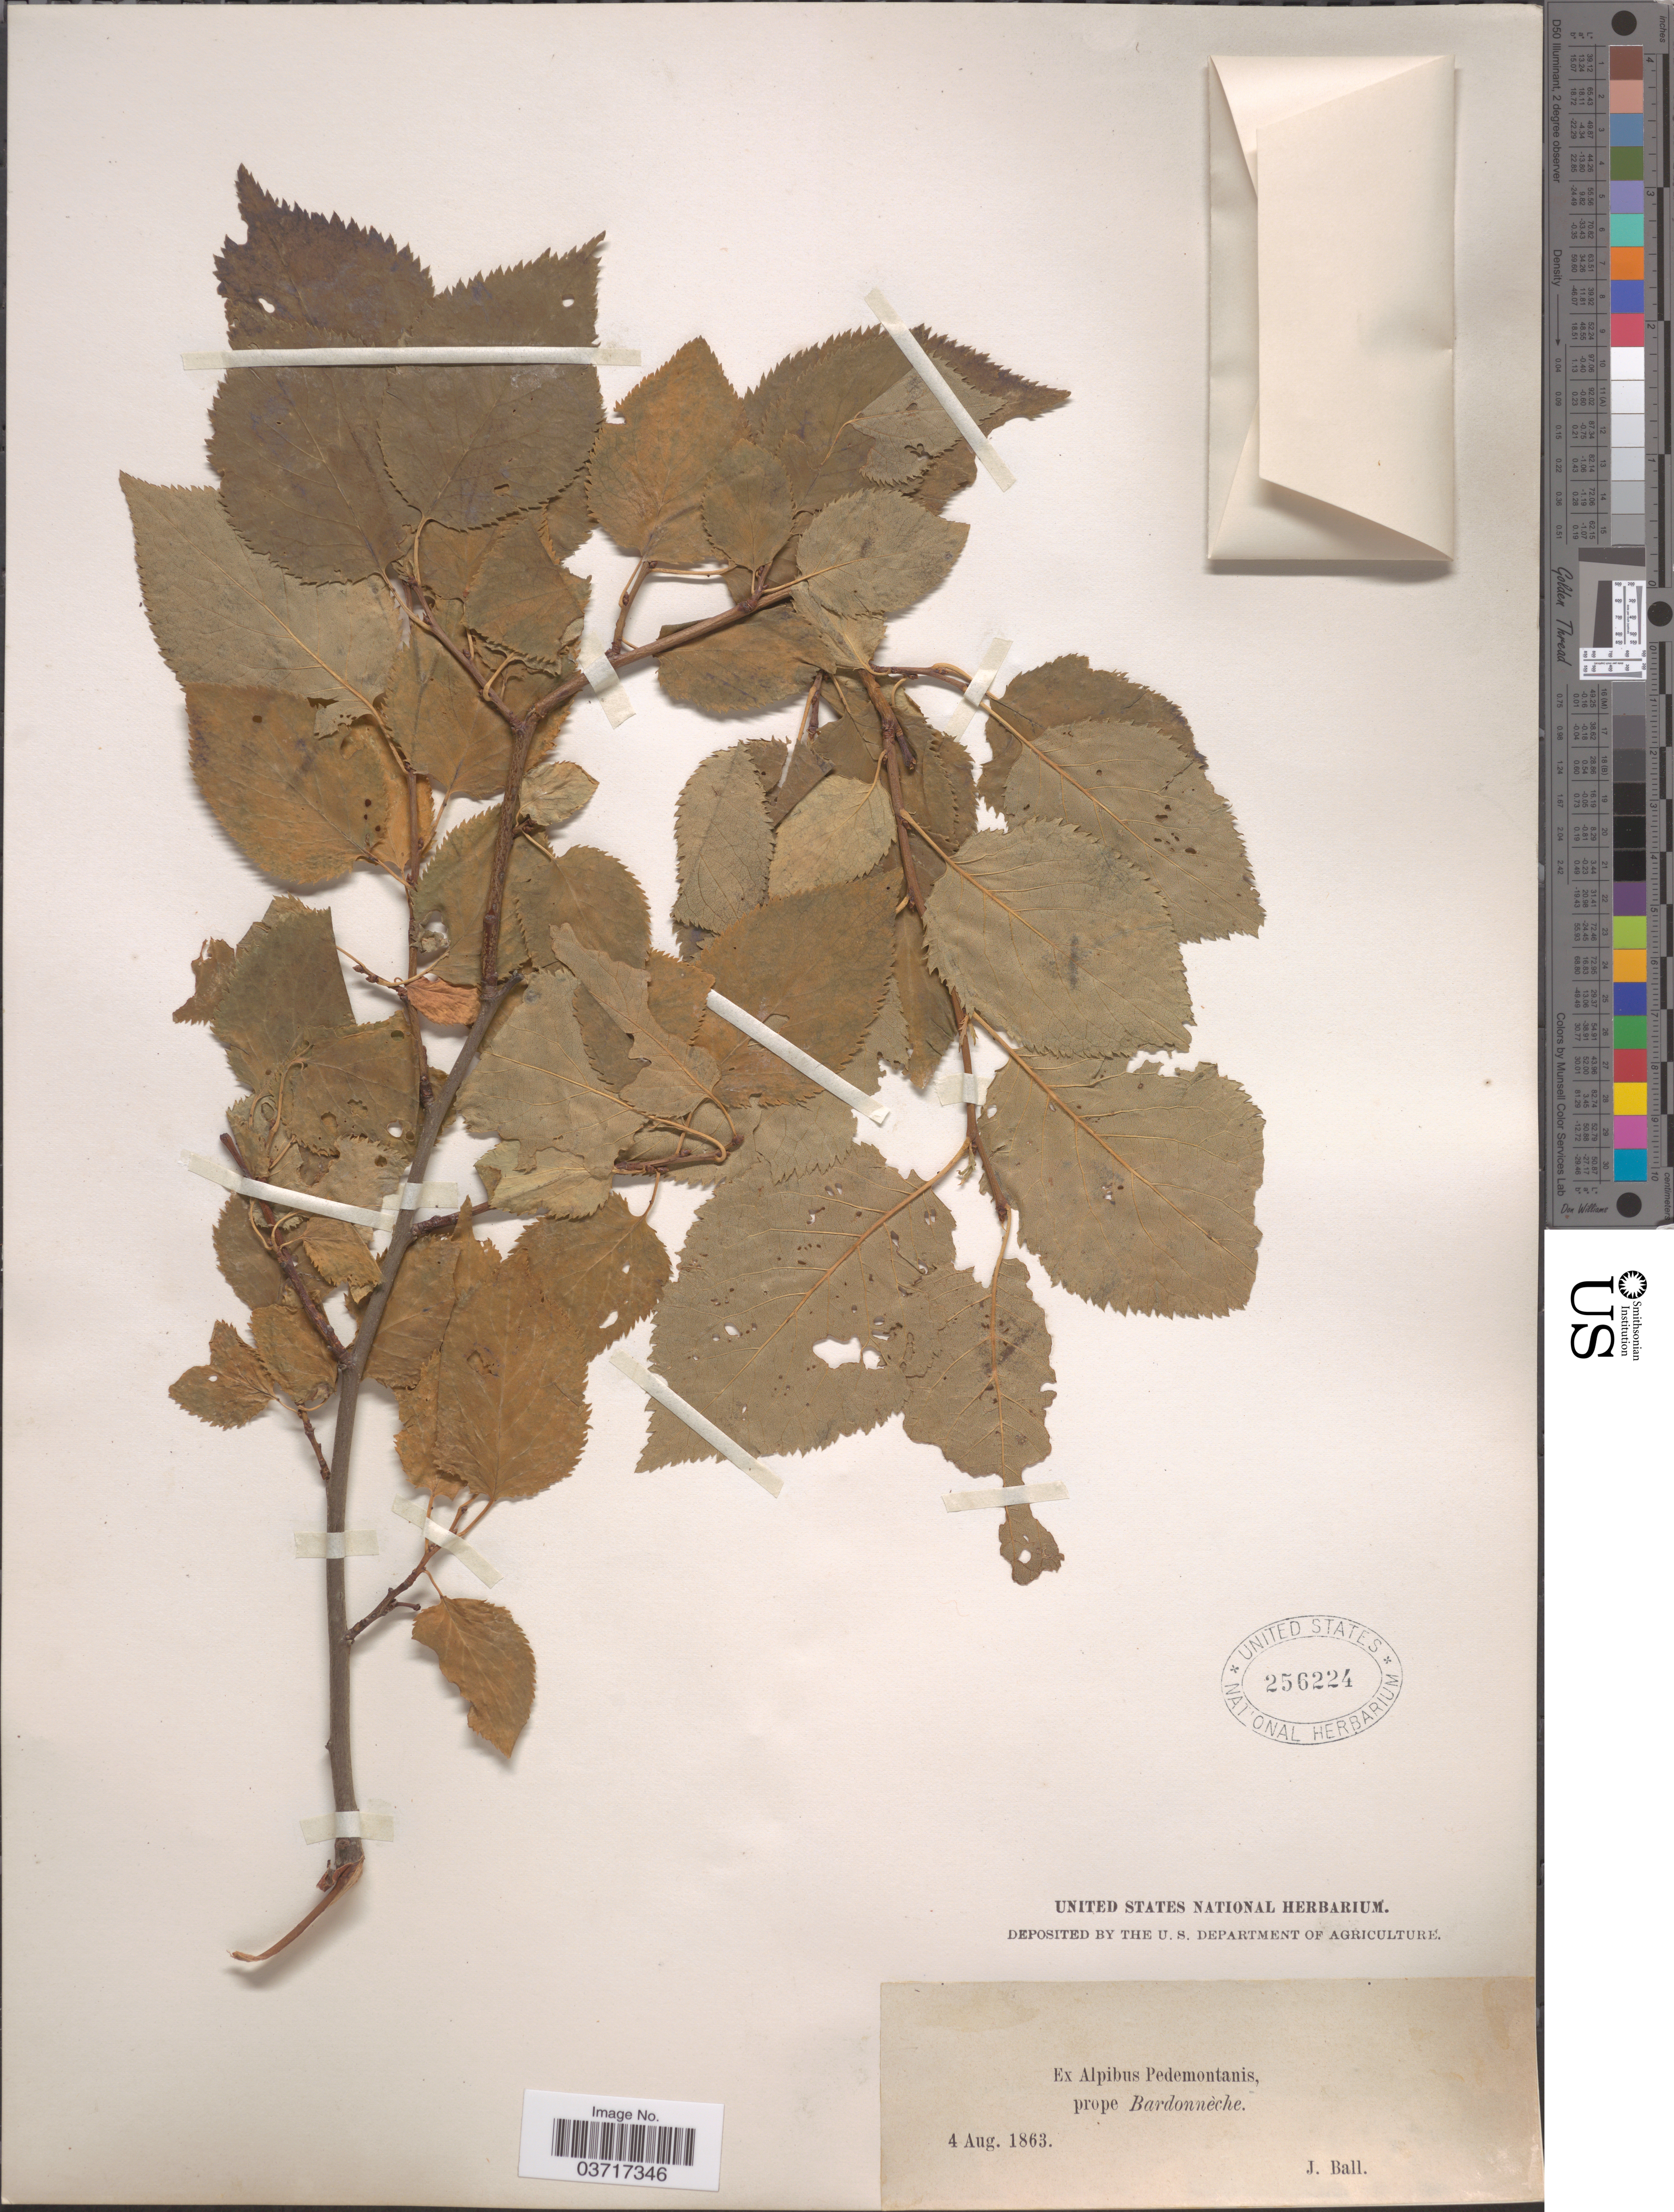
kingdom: Plantae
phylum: Tracheophyta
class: Magnoliopsida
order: Rosales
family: Rosaceae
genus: Prunus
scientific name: Prunus brigantiaca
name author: Vill.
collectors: J. Ball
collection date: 1863-08-04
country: Italy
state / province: Piedmont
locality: Prope Bardonnéche.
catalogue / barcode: US 256224